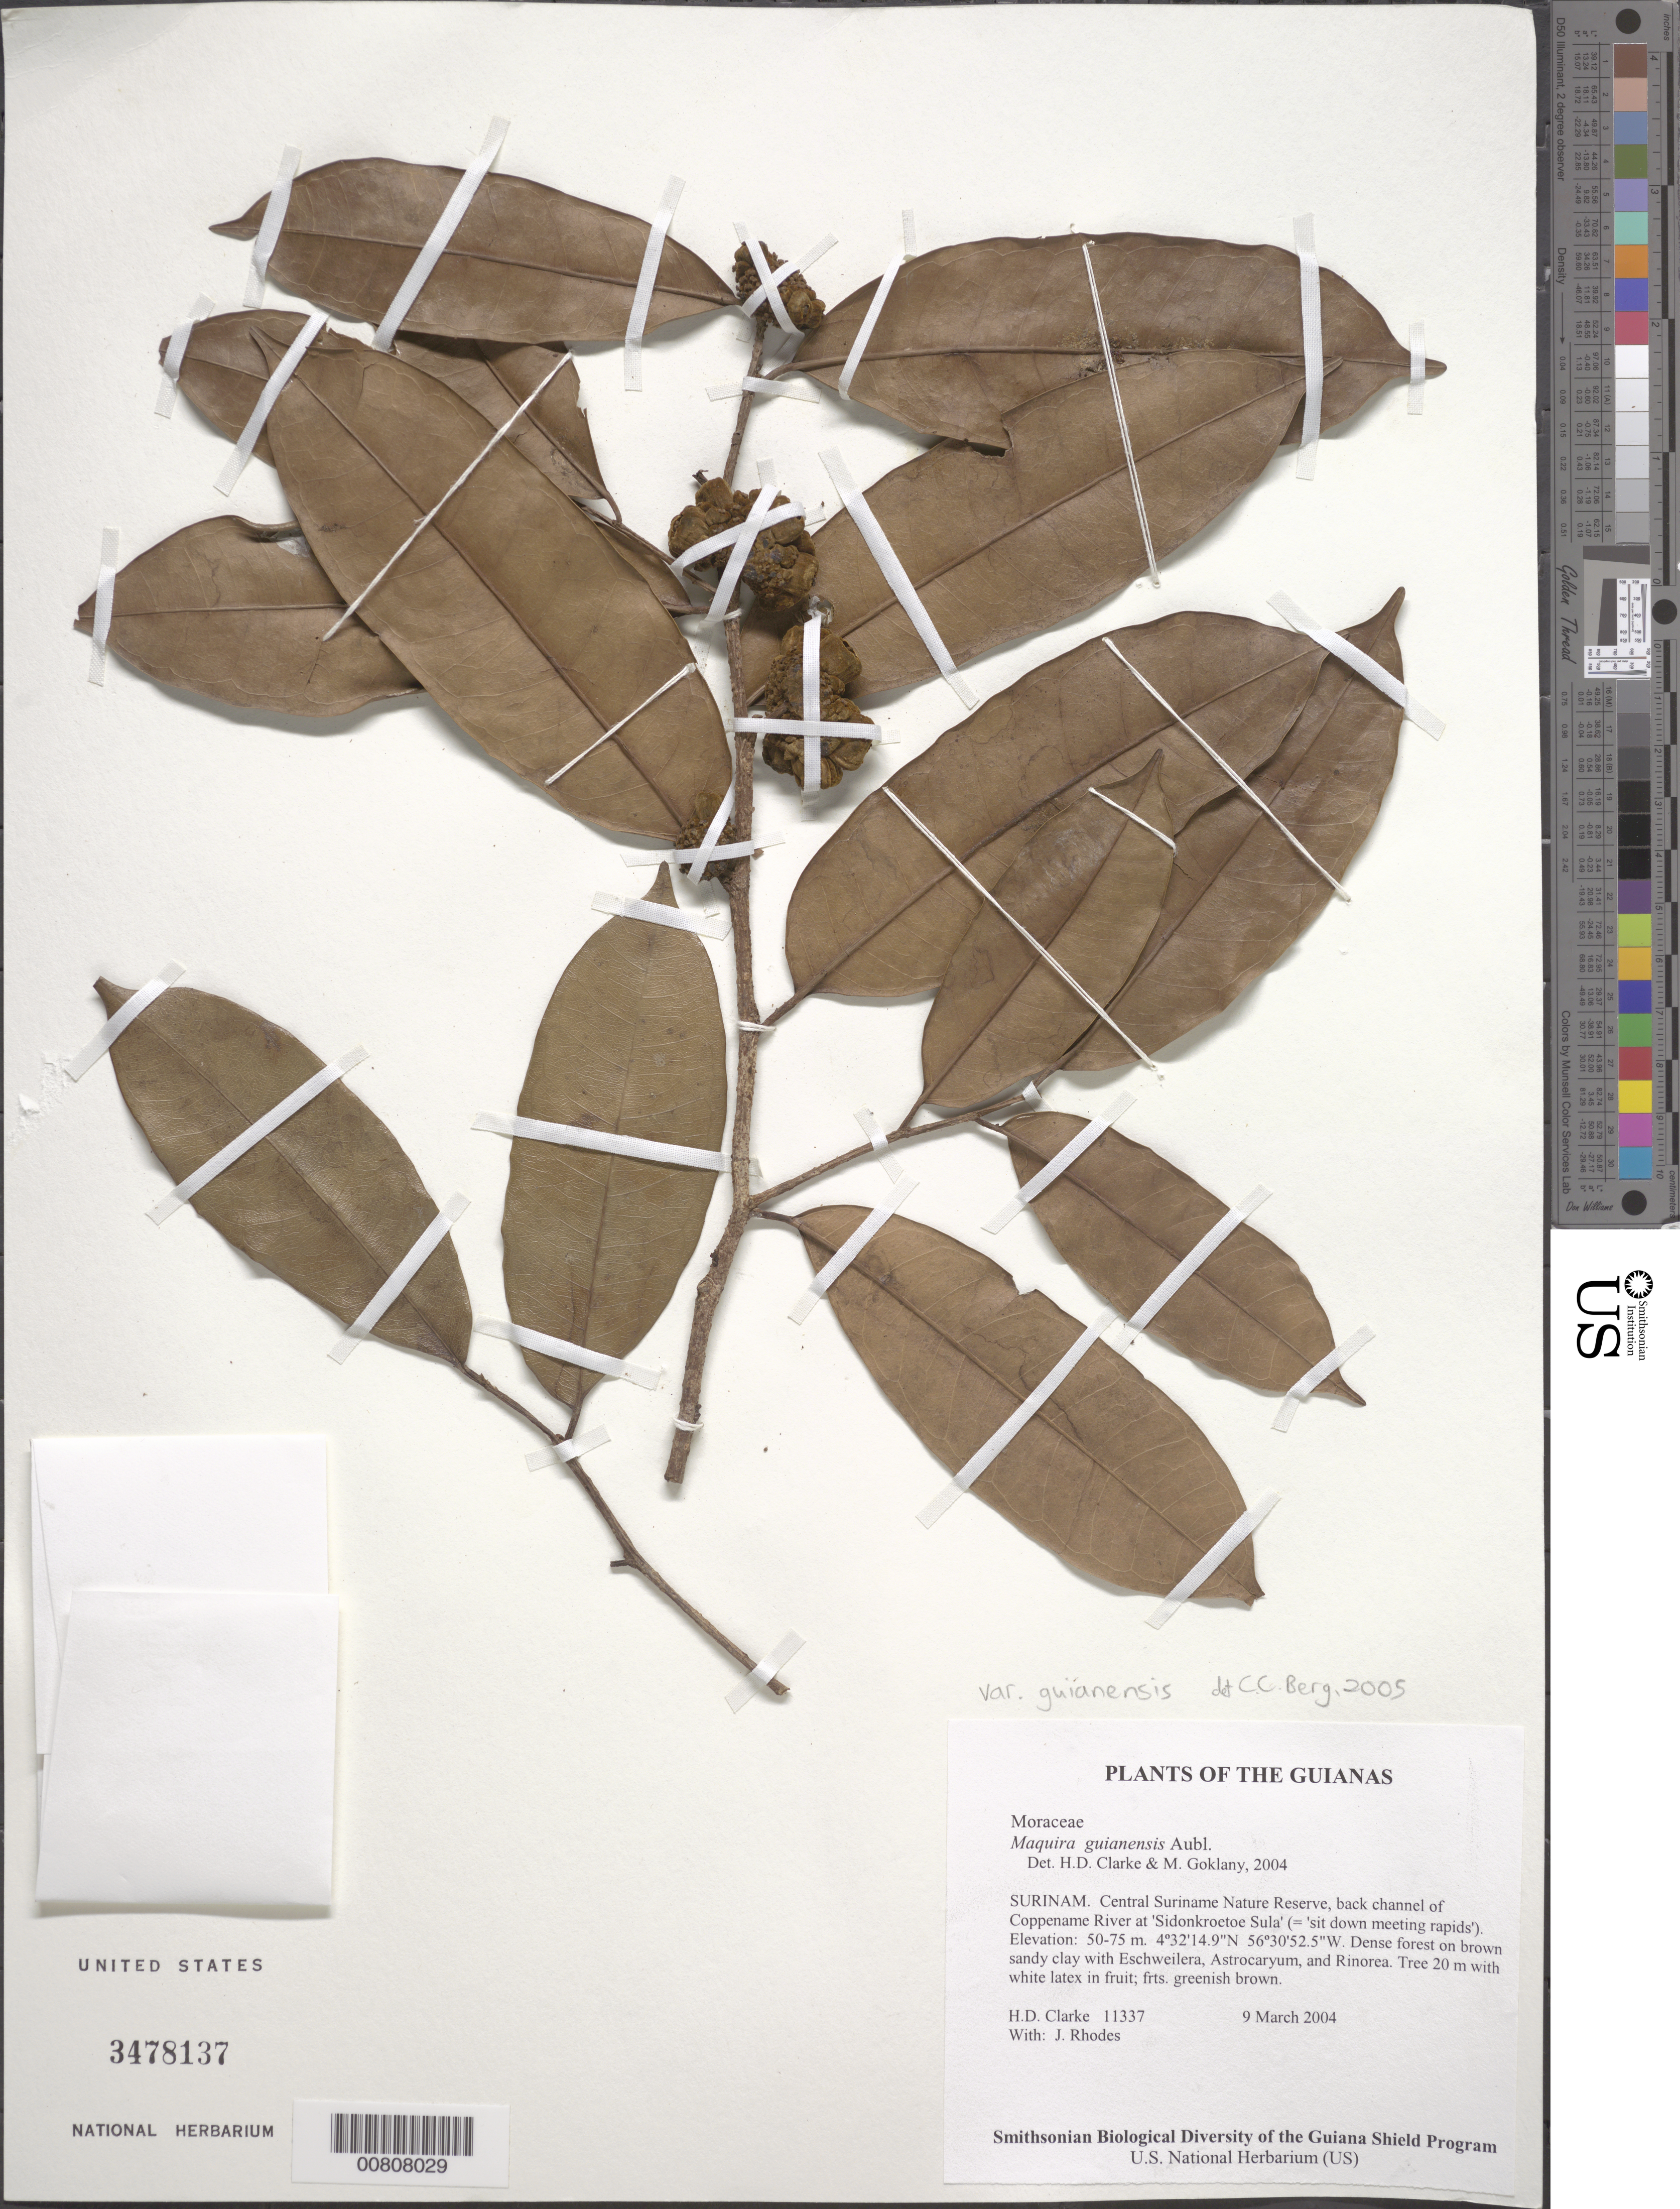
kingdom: Plantae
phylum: Tracheophyta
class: Magnoliopsida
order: Rosales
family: Moraceae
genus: Maquira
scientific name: Maquira guianensis var. guianensis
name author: Aubl.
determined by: Berg, C. C.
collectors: H. D. Clarke & J. Rhodes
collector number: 11337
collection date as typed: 9 March 2004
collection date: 2004-03-09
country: Suriname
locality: Central Suriname Nature Reserve, back channel of Coppename River at 'Sidonkroetoe Sula' (= 'sit down meeting rapids')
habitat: Dense forest on brown sandy clay with Eschweilera, Astrocaryum, and Rinorea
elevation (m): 50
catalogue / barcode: US 3478137